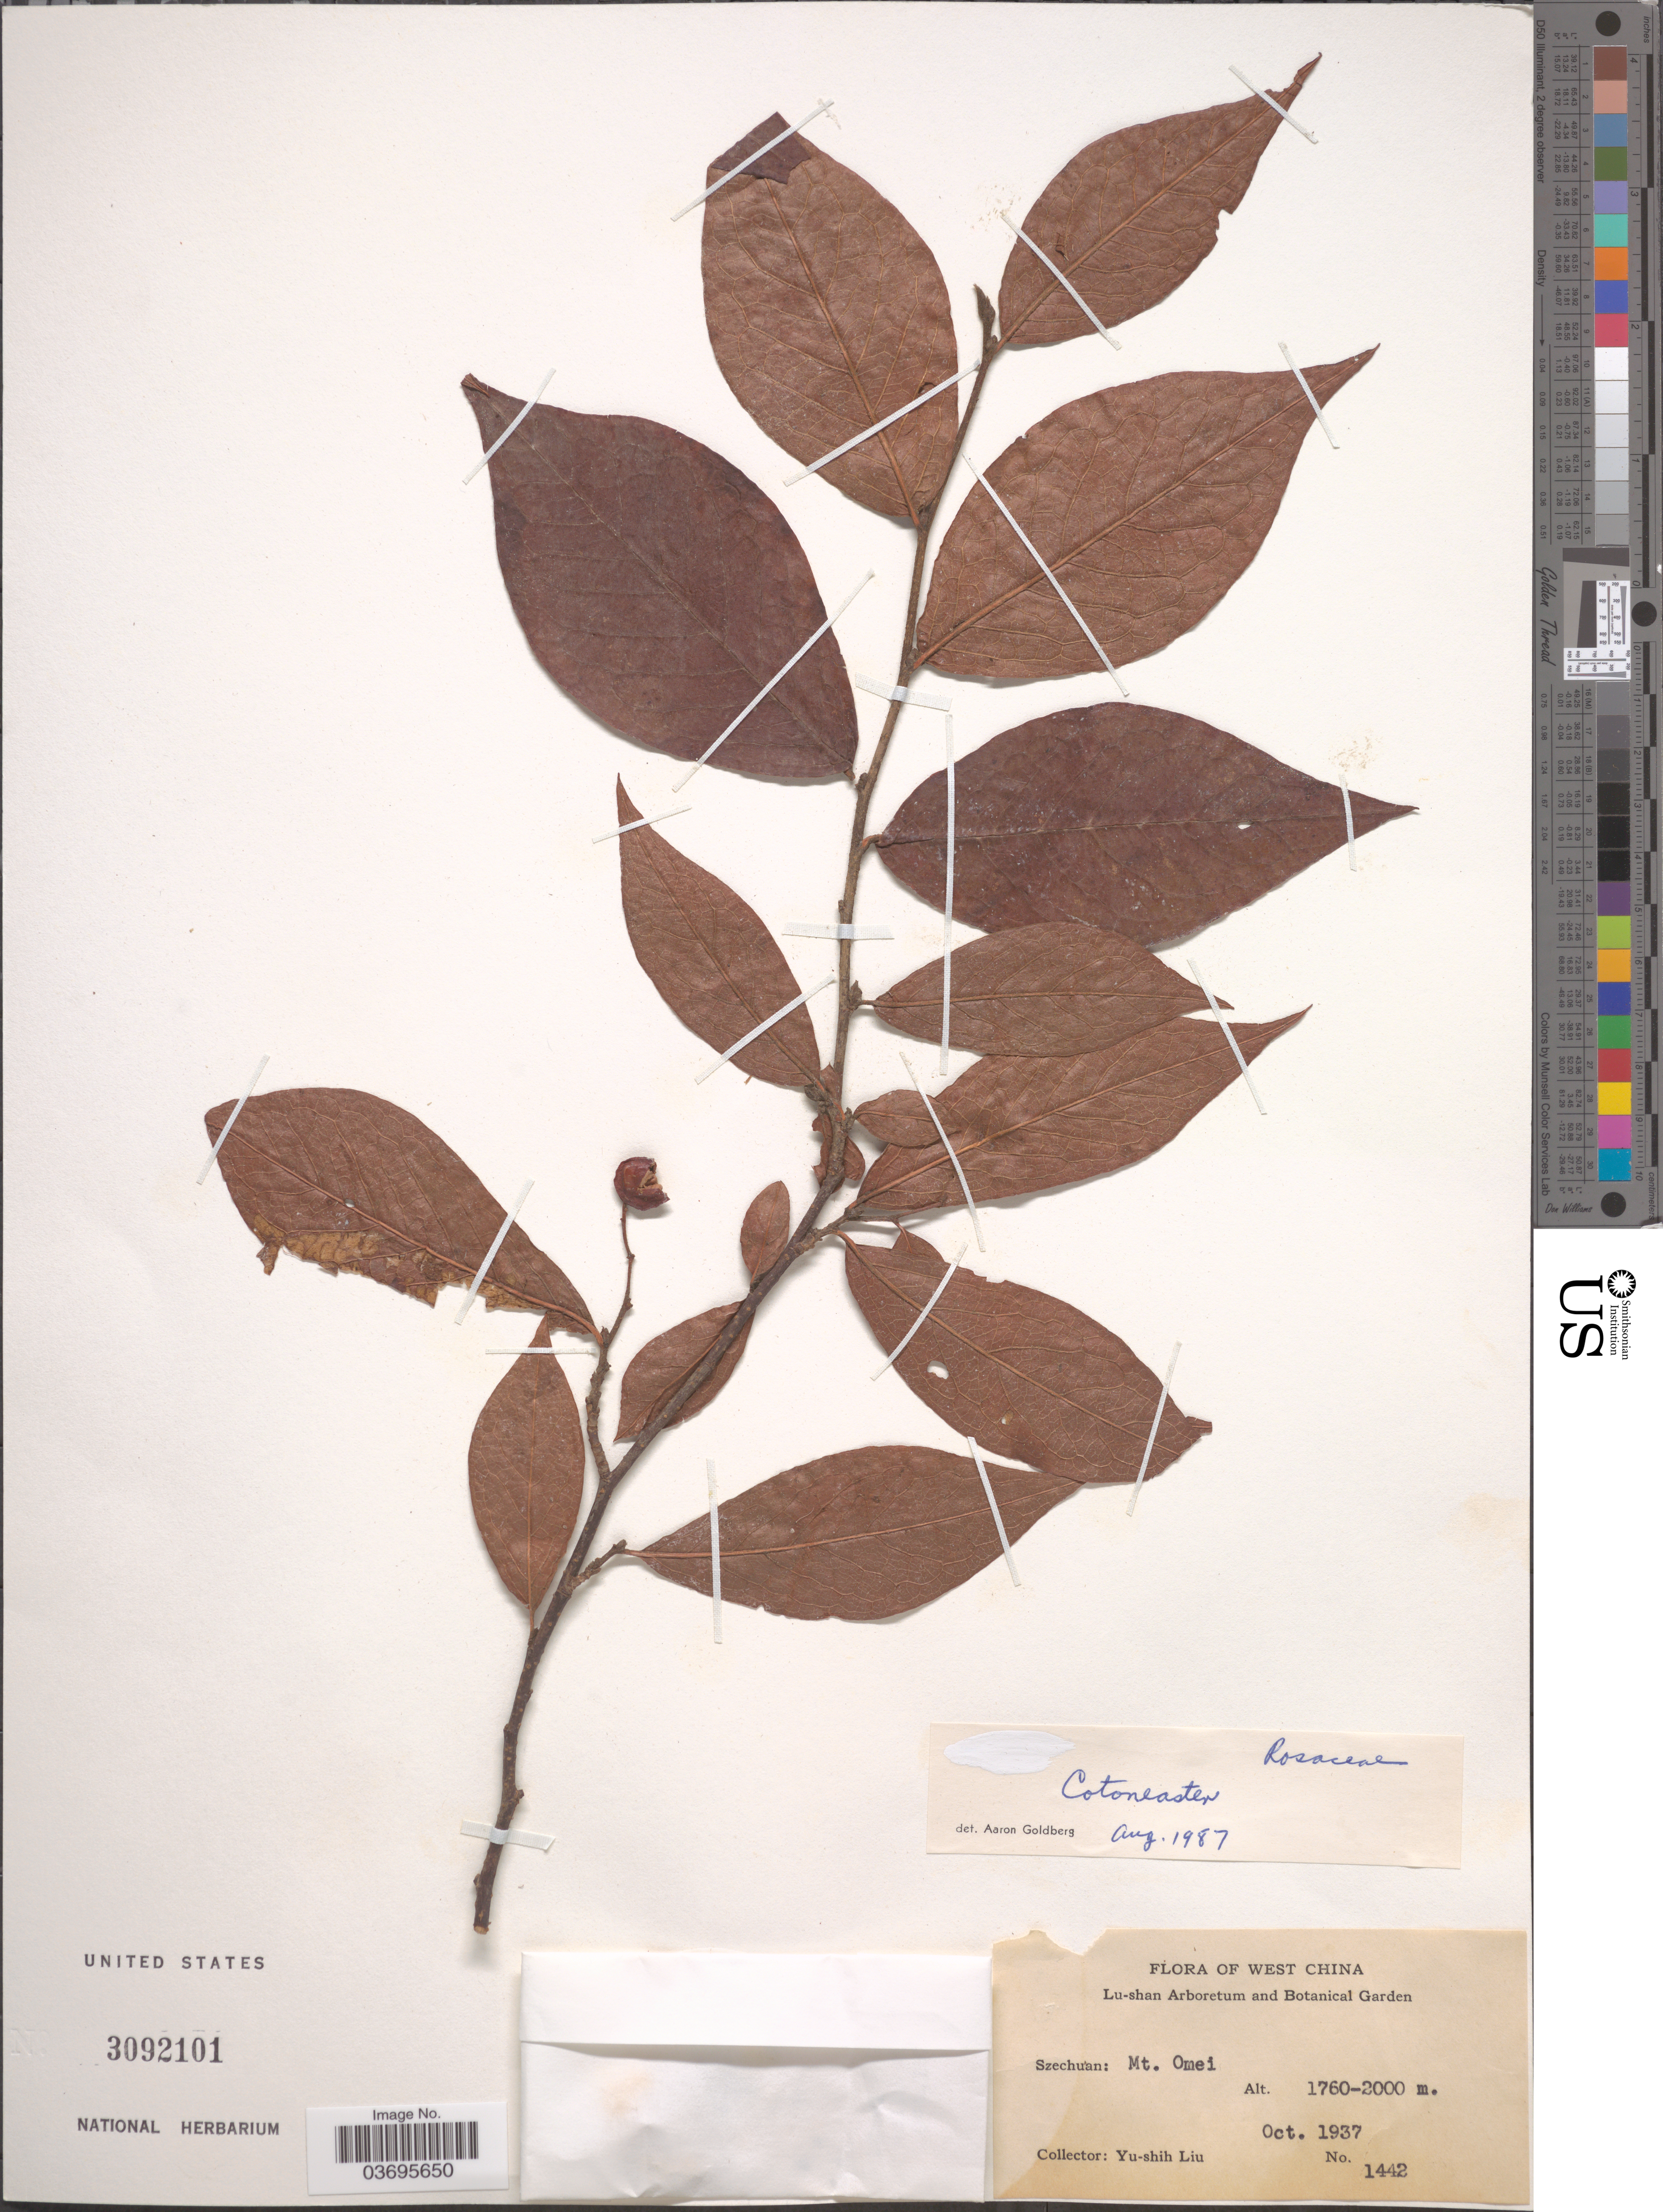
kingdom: Plantae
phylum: Tracheophyta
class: Magnoliopsida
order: Rosales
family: Rosaceae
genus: Cotoneaster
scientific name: Cotoneaster sp.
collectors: Y.-S. Liu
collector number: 1442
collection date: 1937-10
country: China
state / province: Sichuan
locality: West China. Szechuan: Mt. Omei.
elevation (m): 1760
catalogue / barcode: US 3092101